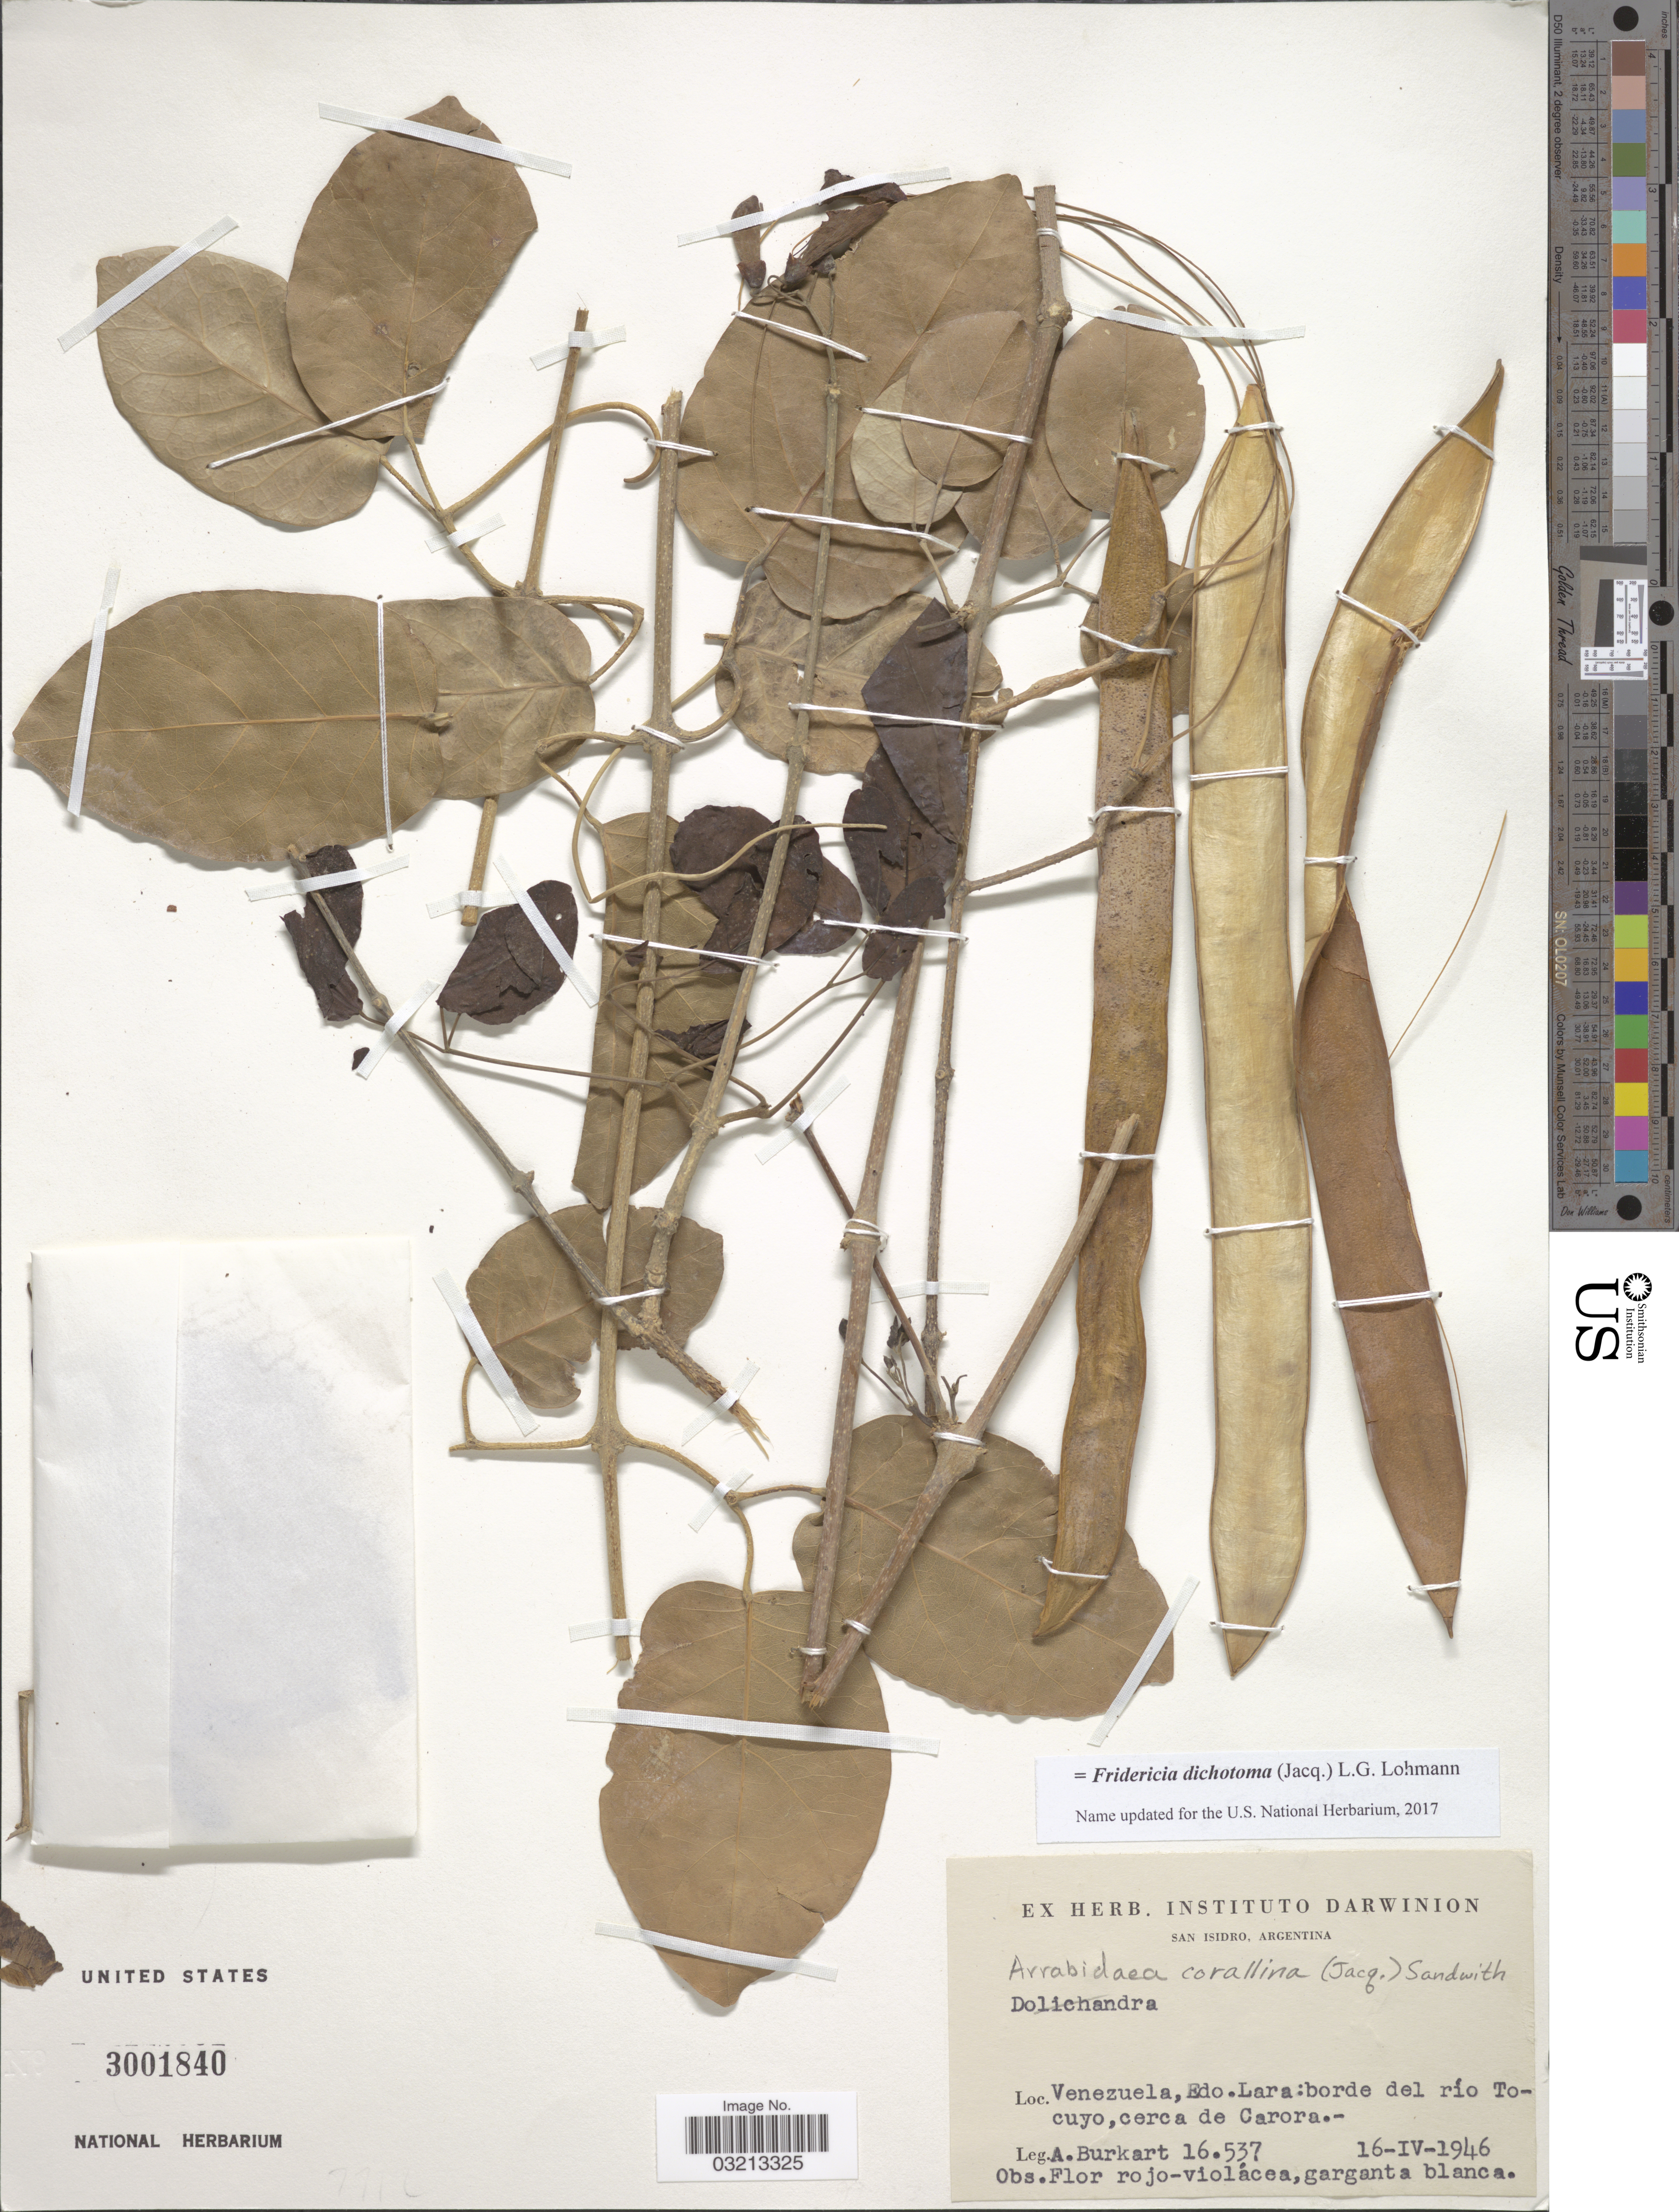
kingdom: Plantae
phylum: Tracheophyta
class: Magnoliopsida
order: Lamiales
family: Bignoniaceae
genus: Fridericia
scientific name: Fridericia dichotoma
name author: (Jacq.) L.G. Lohmann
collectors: A. E. Burkart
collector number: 16537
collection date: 1946-04-16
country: Venezuela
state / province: Lara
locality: Borde del río Tocuyo, cerca de Carora.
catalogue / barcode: US 3001840